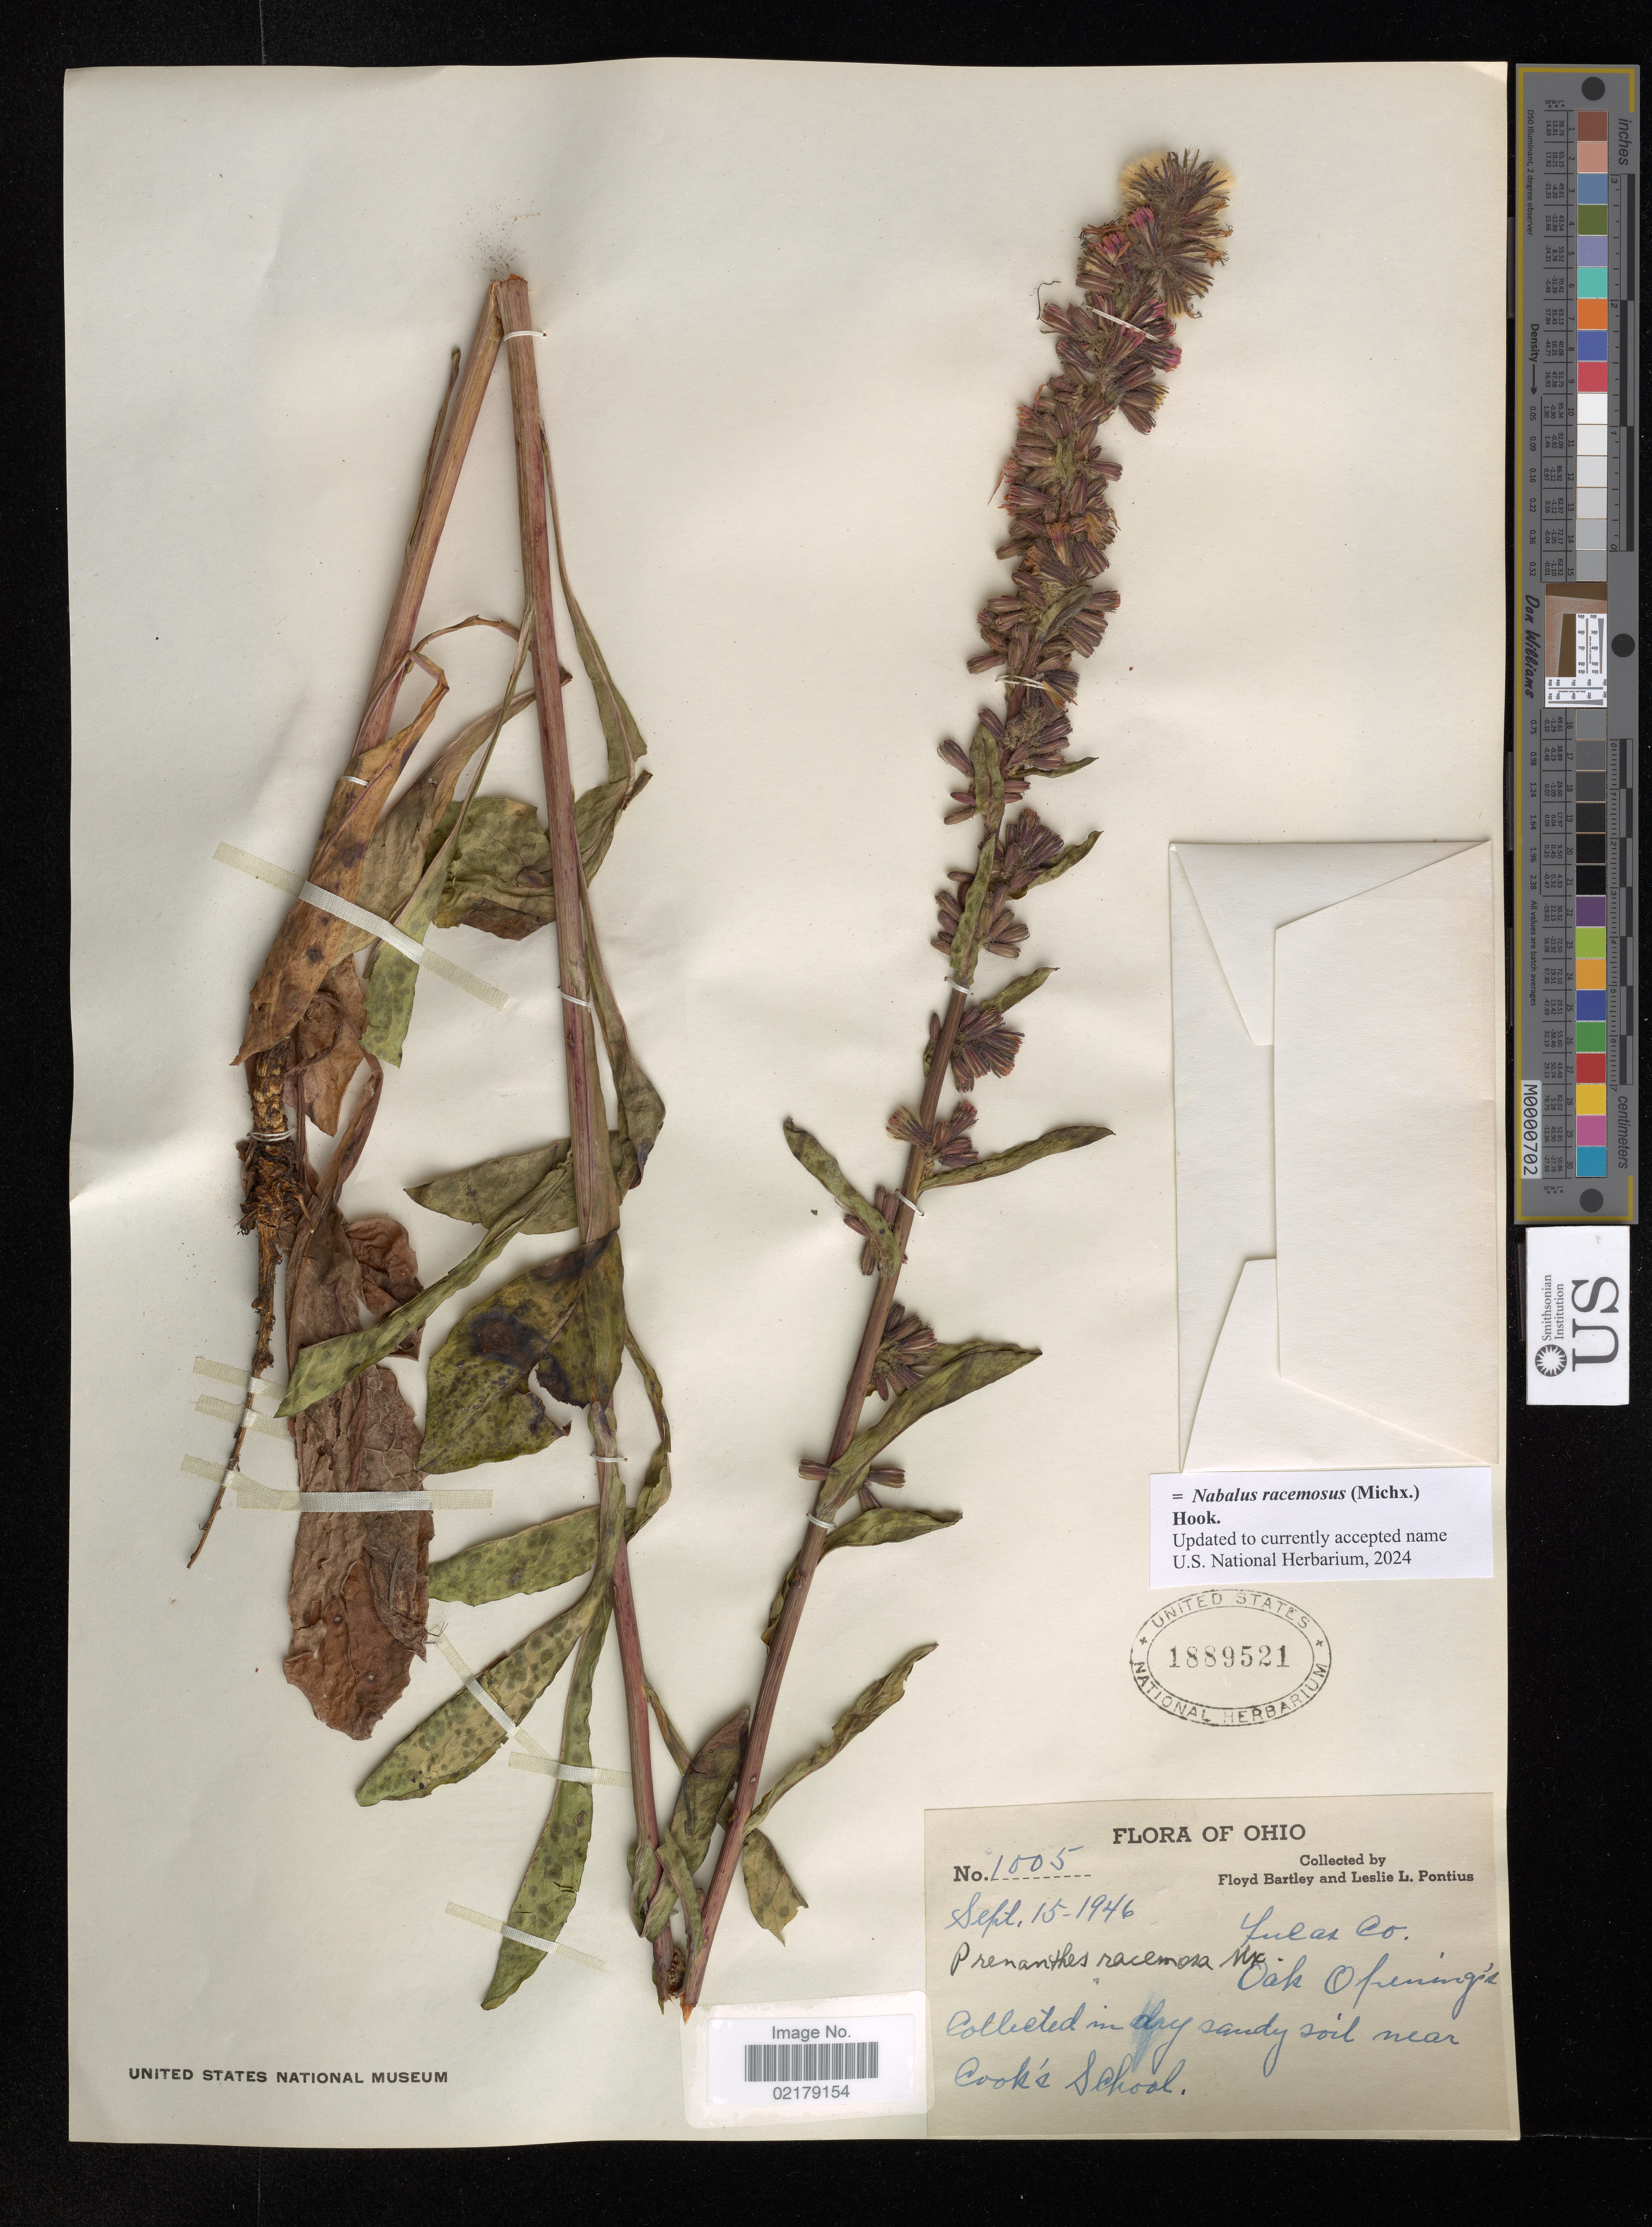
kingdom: Plantae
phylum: Tracheophyta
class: Magnoliopsida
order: Asterales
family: Asteraceae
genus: Nabalus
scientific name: Nabalus racemosus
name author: (Michx.) Hook.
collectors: F. Bartley & L. Pontius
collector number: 1005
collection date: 1946-09-15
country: United States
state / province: Ohio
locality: Fulcas Co, Oak Opening's Collected in dry sandy soil near Cook's School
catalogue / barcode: US 1889521